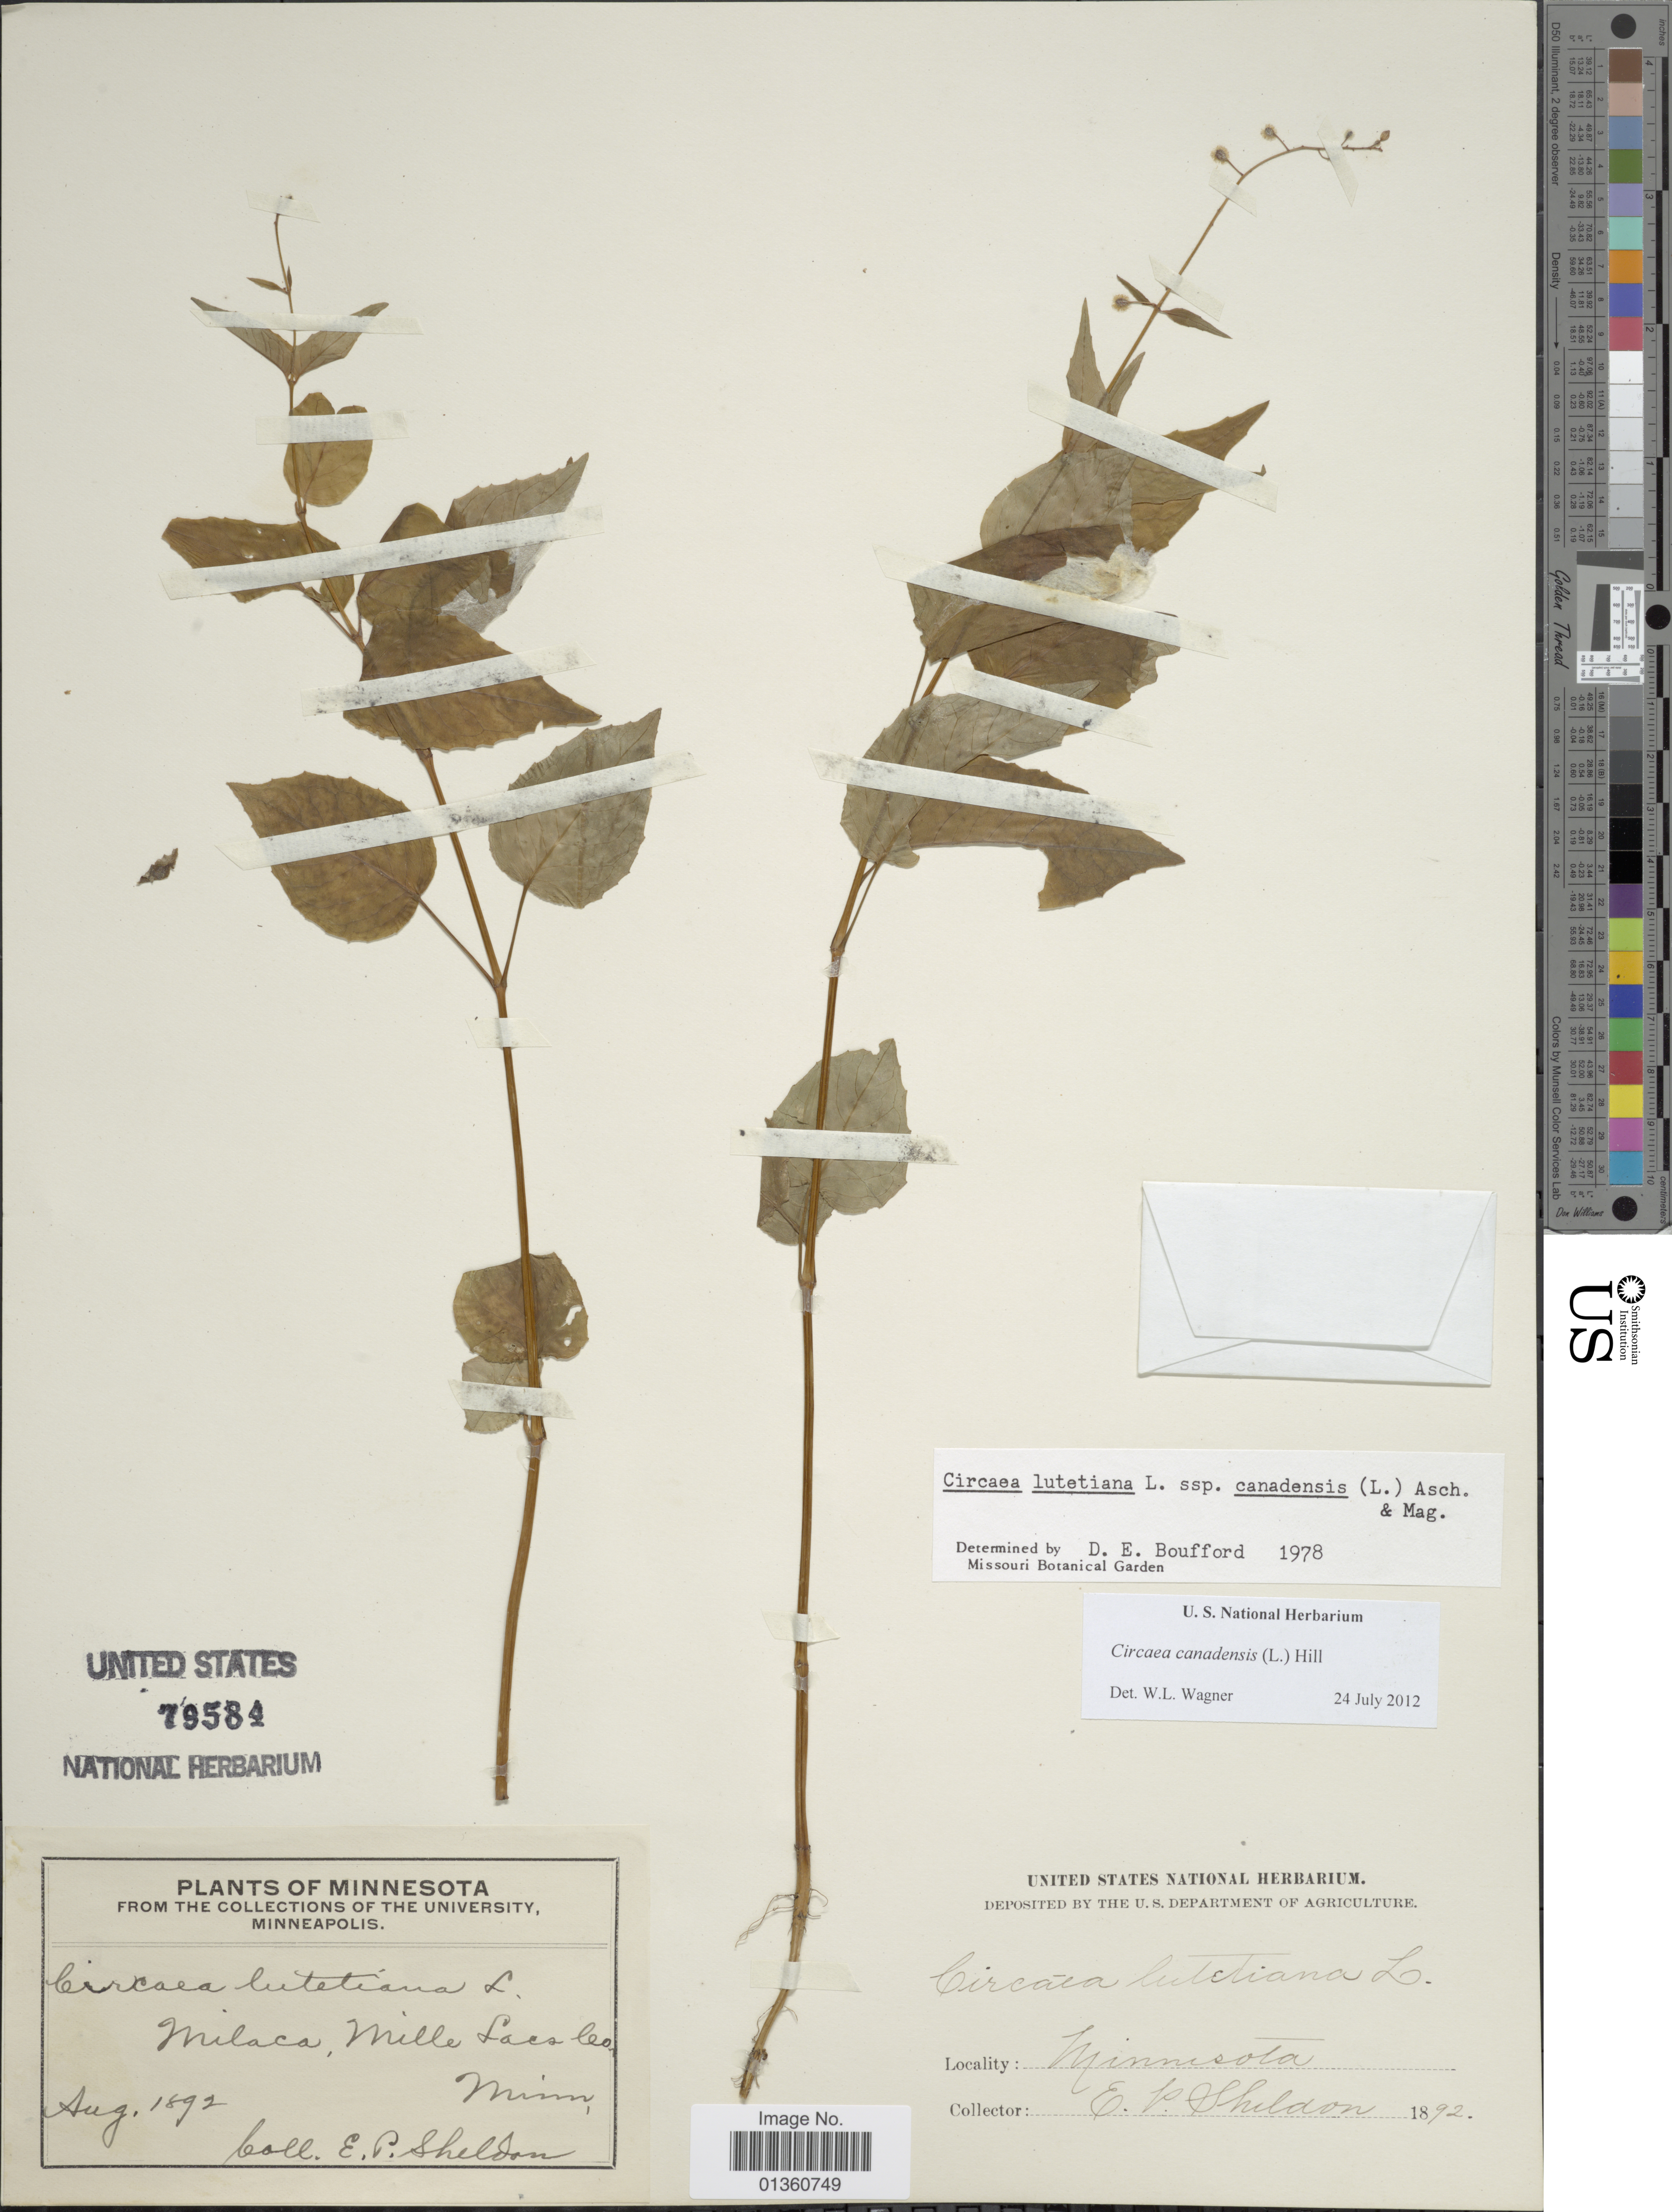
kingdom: Plantae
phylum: Tracheophyta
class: Magnoliopsida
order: Myrtales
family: Onagraceae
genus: Circaea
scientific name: Circaea canadensis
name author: (L.) Hill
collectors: E. P. Sheldon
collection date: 1892-08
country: United States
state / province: Minnesota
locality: Milaca, Mille Lacs Lake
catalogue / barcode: US 79584